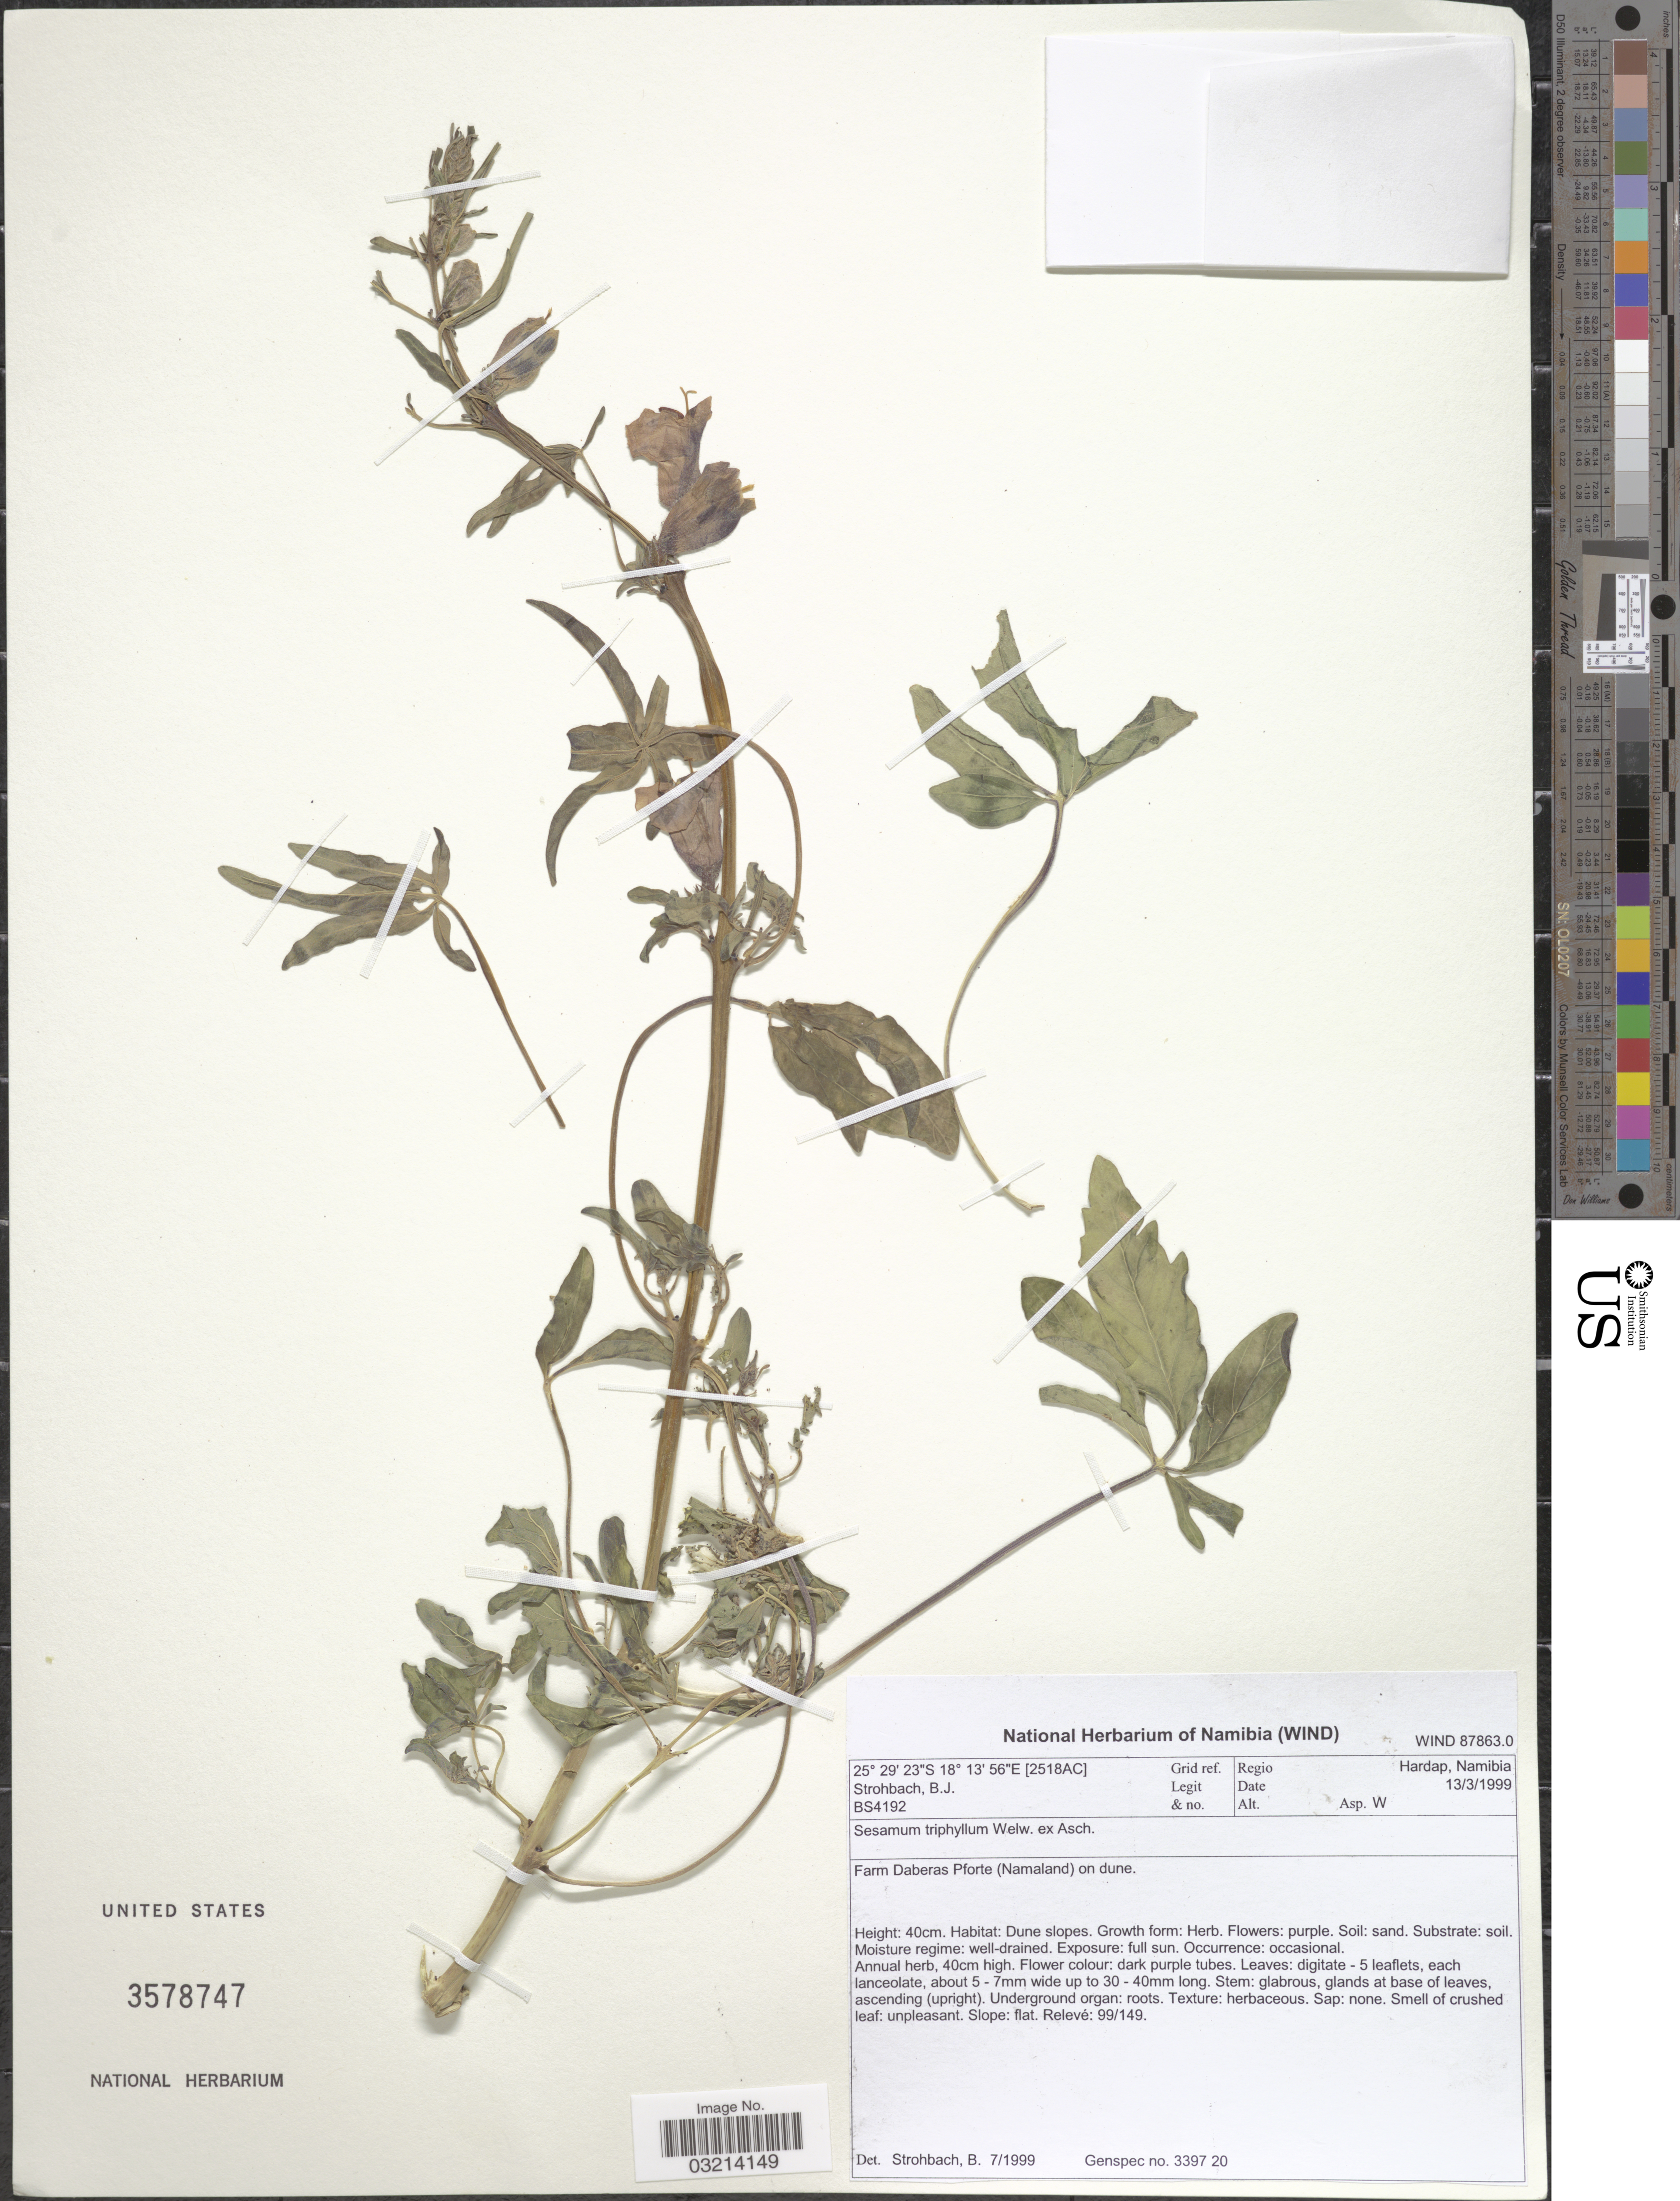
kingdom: Plantae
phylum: Tracheophyta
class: Magnoliopsida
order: Lamiales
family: Pedaliaceae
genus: Sesamum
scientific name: Sesamum triphyllum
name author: Welw. ex Asch.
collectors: B. Strohbach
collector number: BS4192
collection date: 1999-03-13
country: Namibia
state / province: Hardap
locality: [2518AC] Grid ref. Regio Hardap. Farm Daberas Pforte (Namaland) on dune.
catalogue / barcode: US 3578747